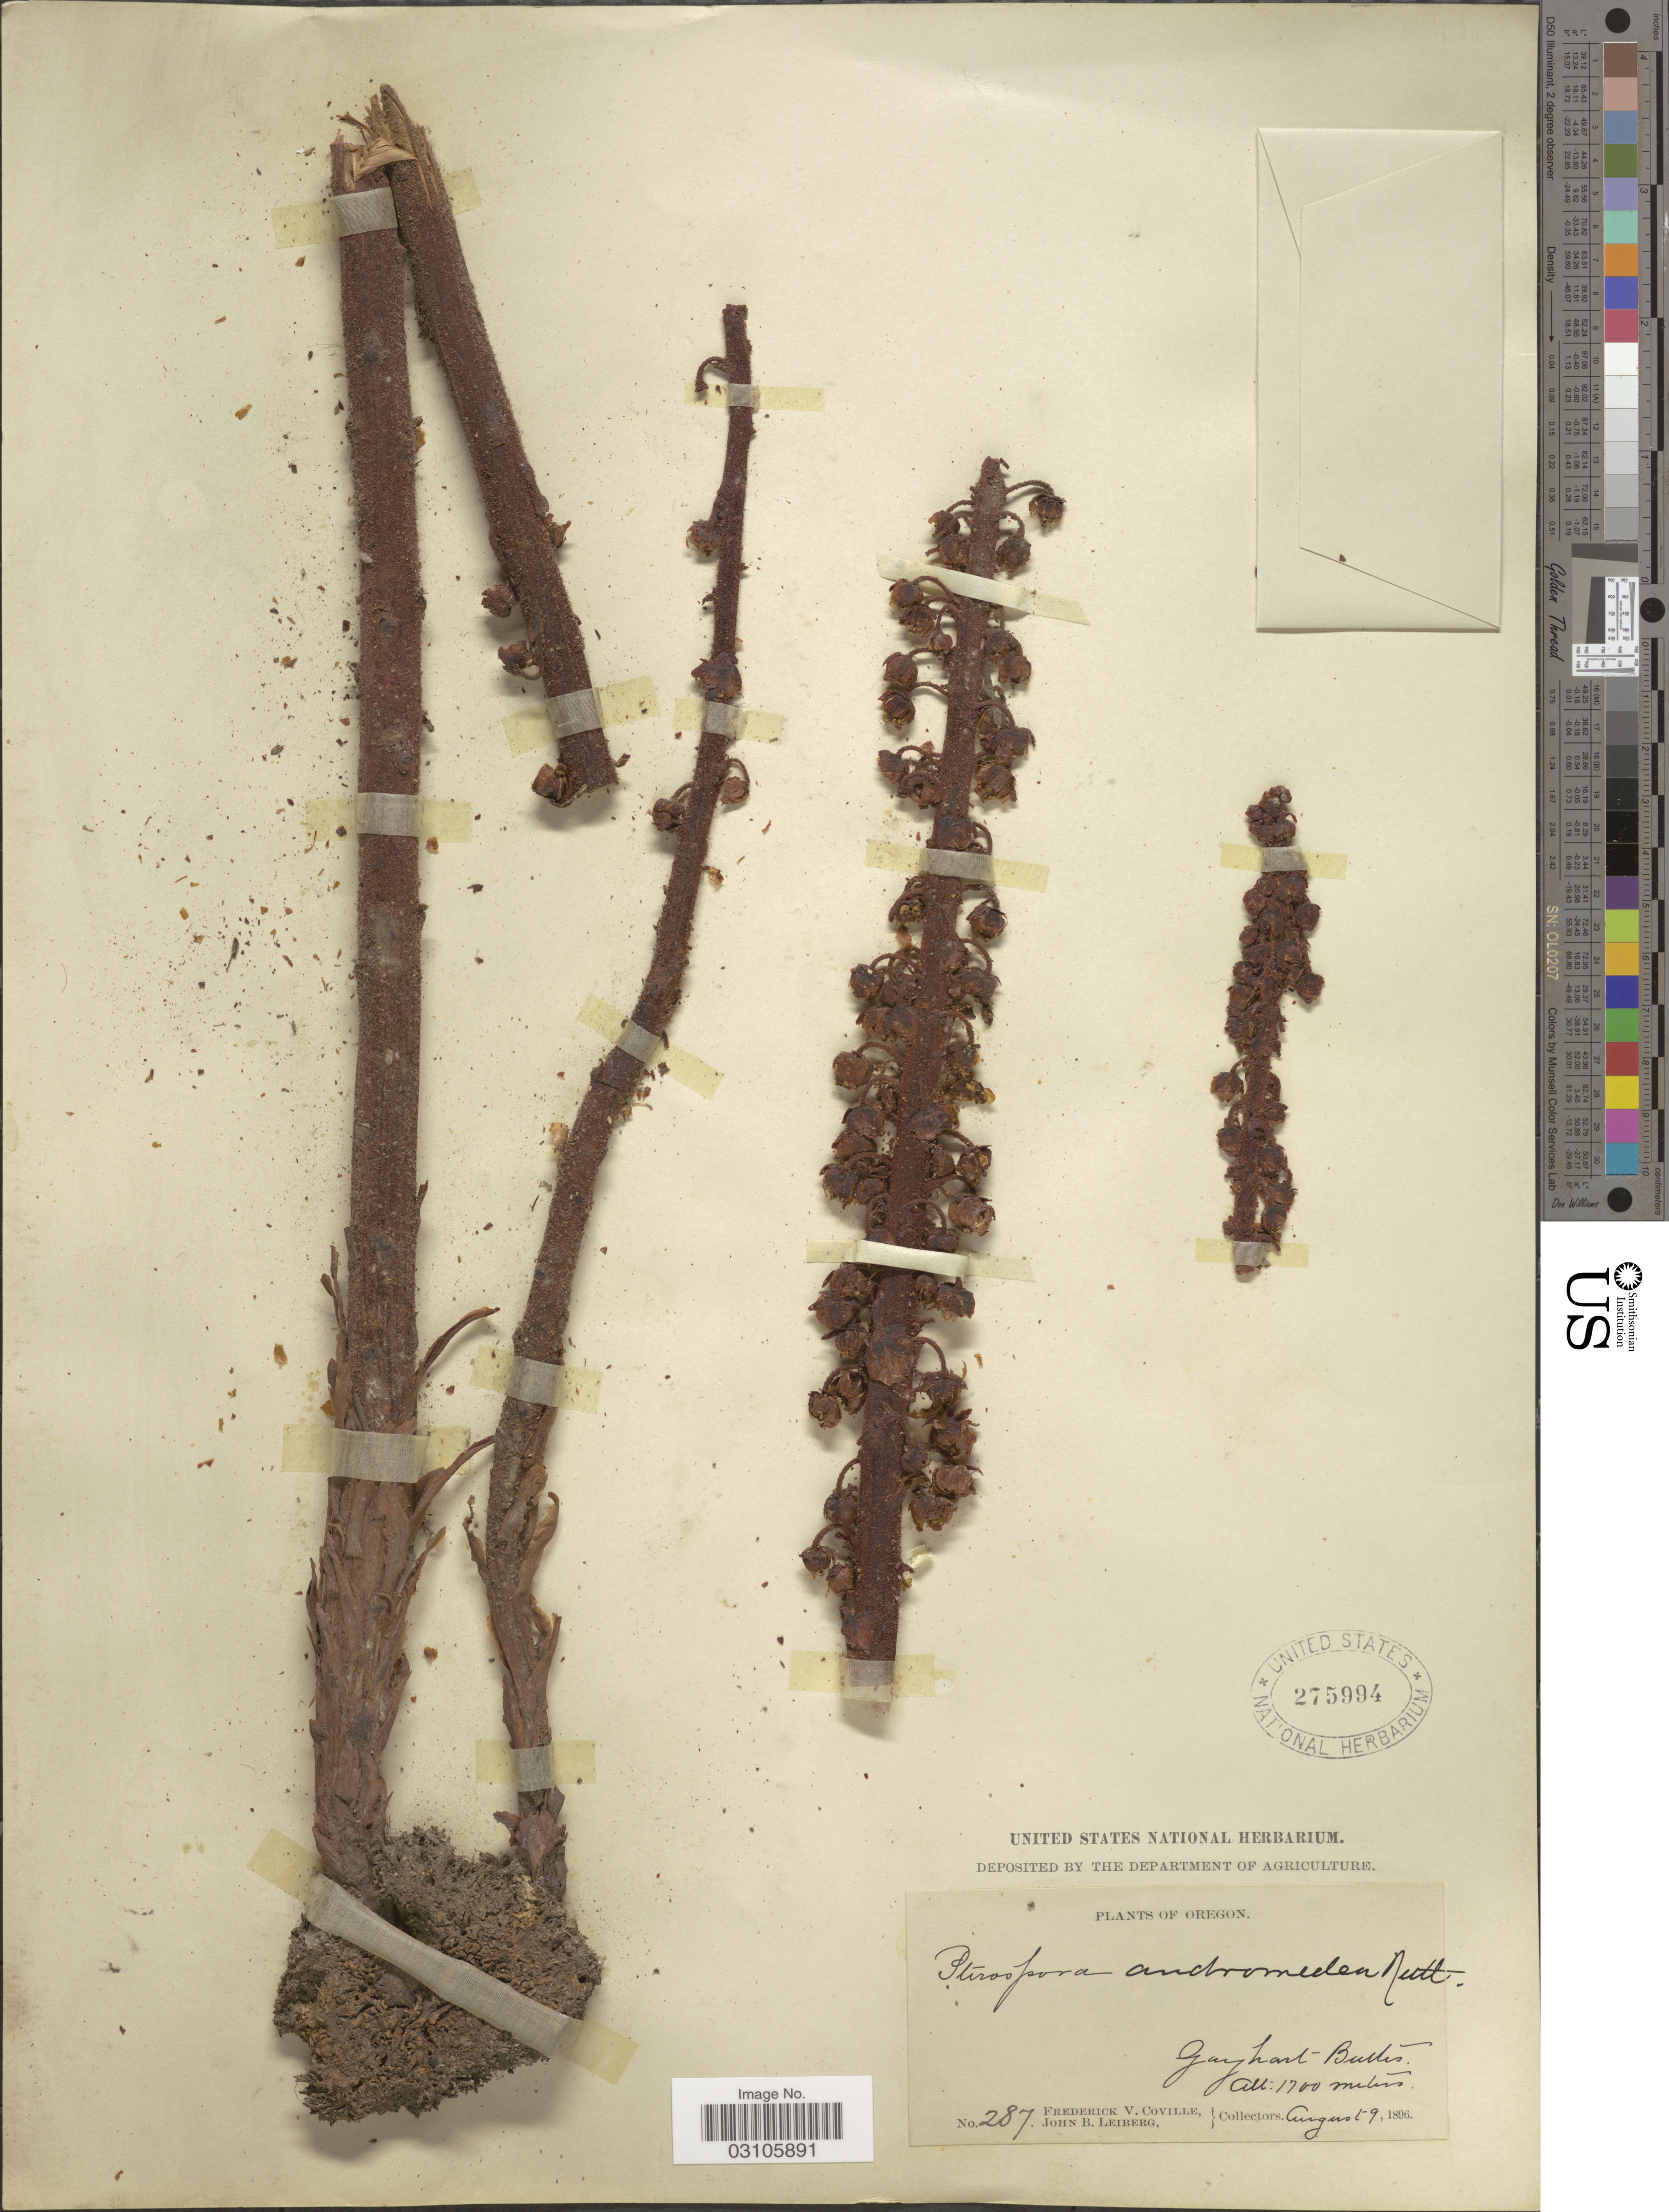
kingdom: Plantae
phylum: Tracheophyta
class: Magnoliopsida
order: Ericales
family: Ericaceae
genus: Pterospora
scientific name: Pterospora andromedea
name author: Nutt.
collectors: F. V. Coville & J. Leiberg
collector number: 287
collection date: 1896-08-09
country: United States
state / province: Oregon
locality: Guyhart Buttes.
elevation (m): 1700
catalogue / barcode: US 275994